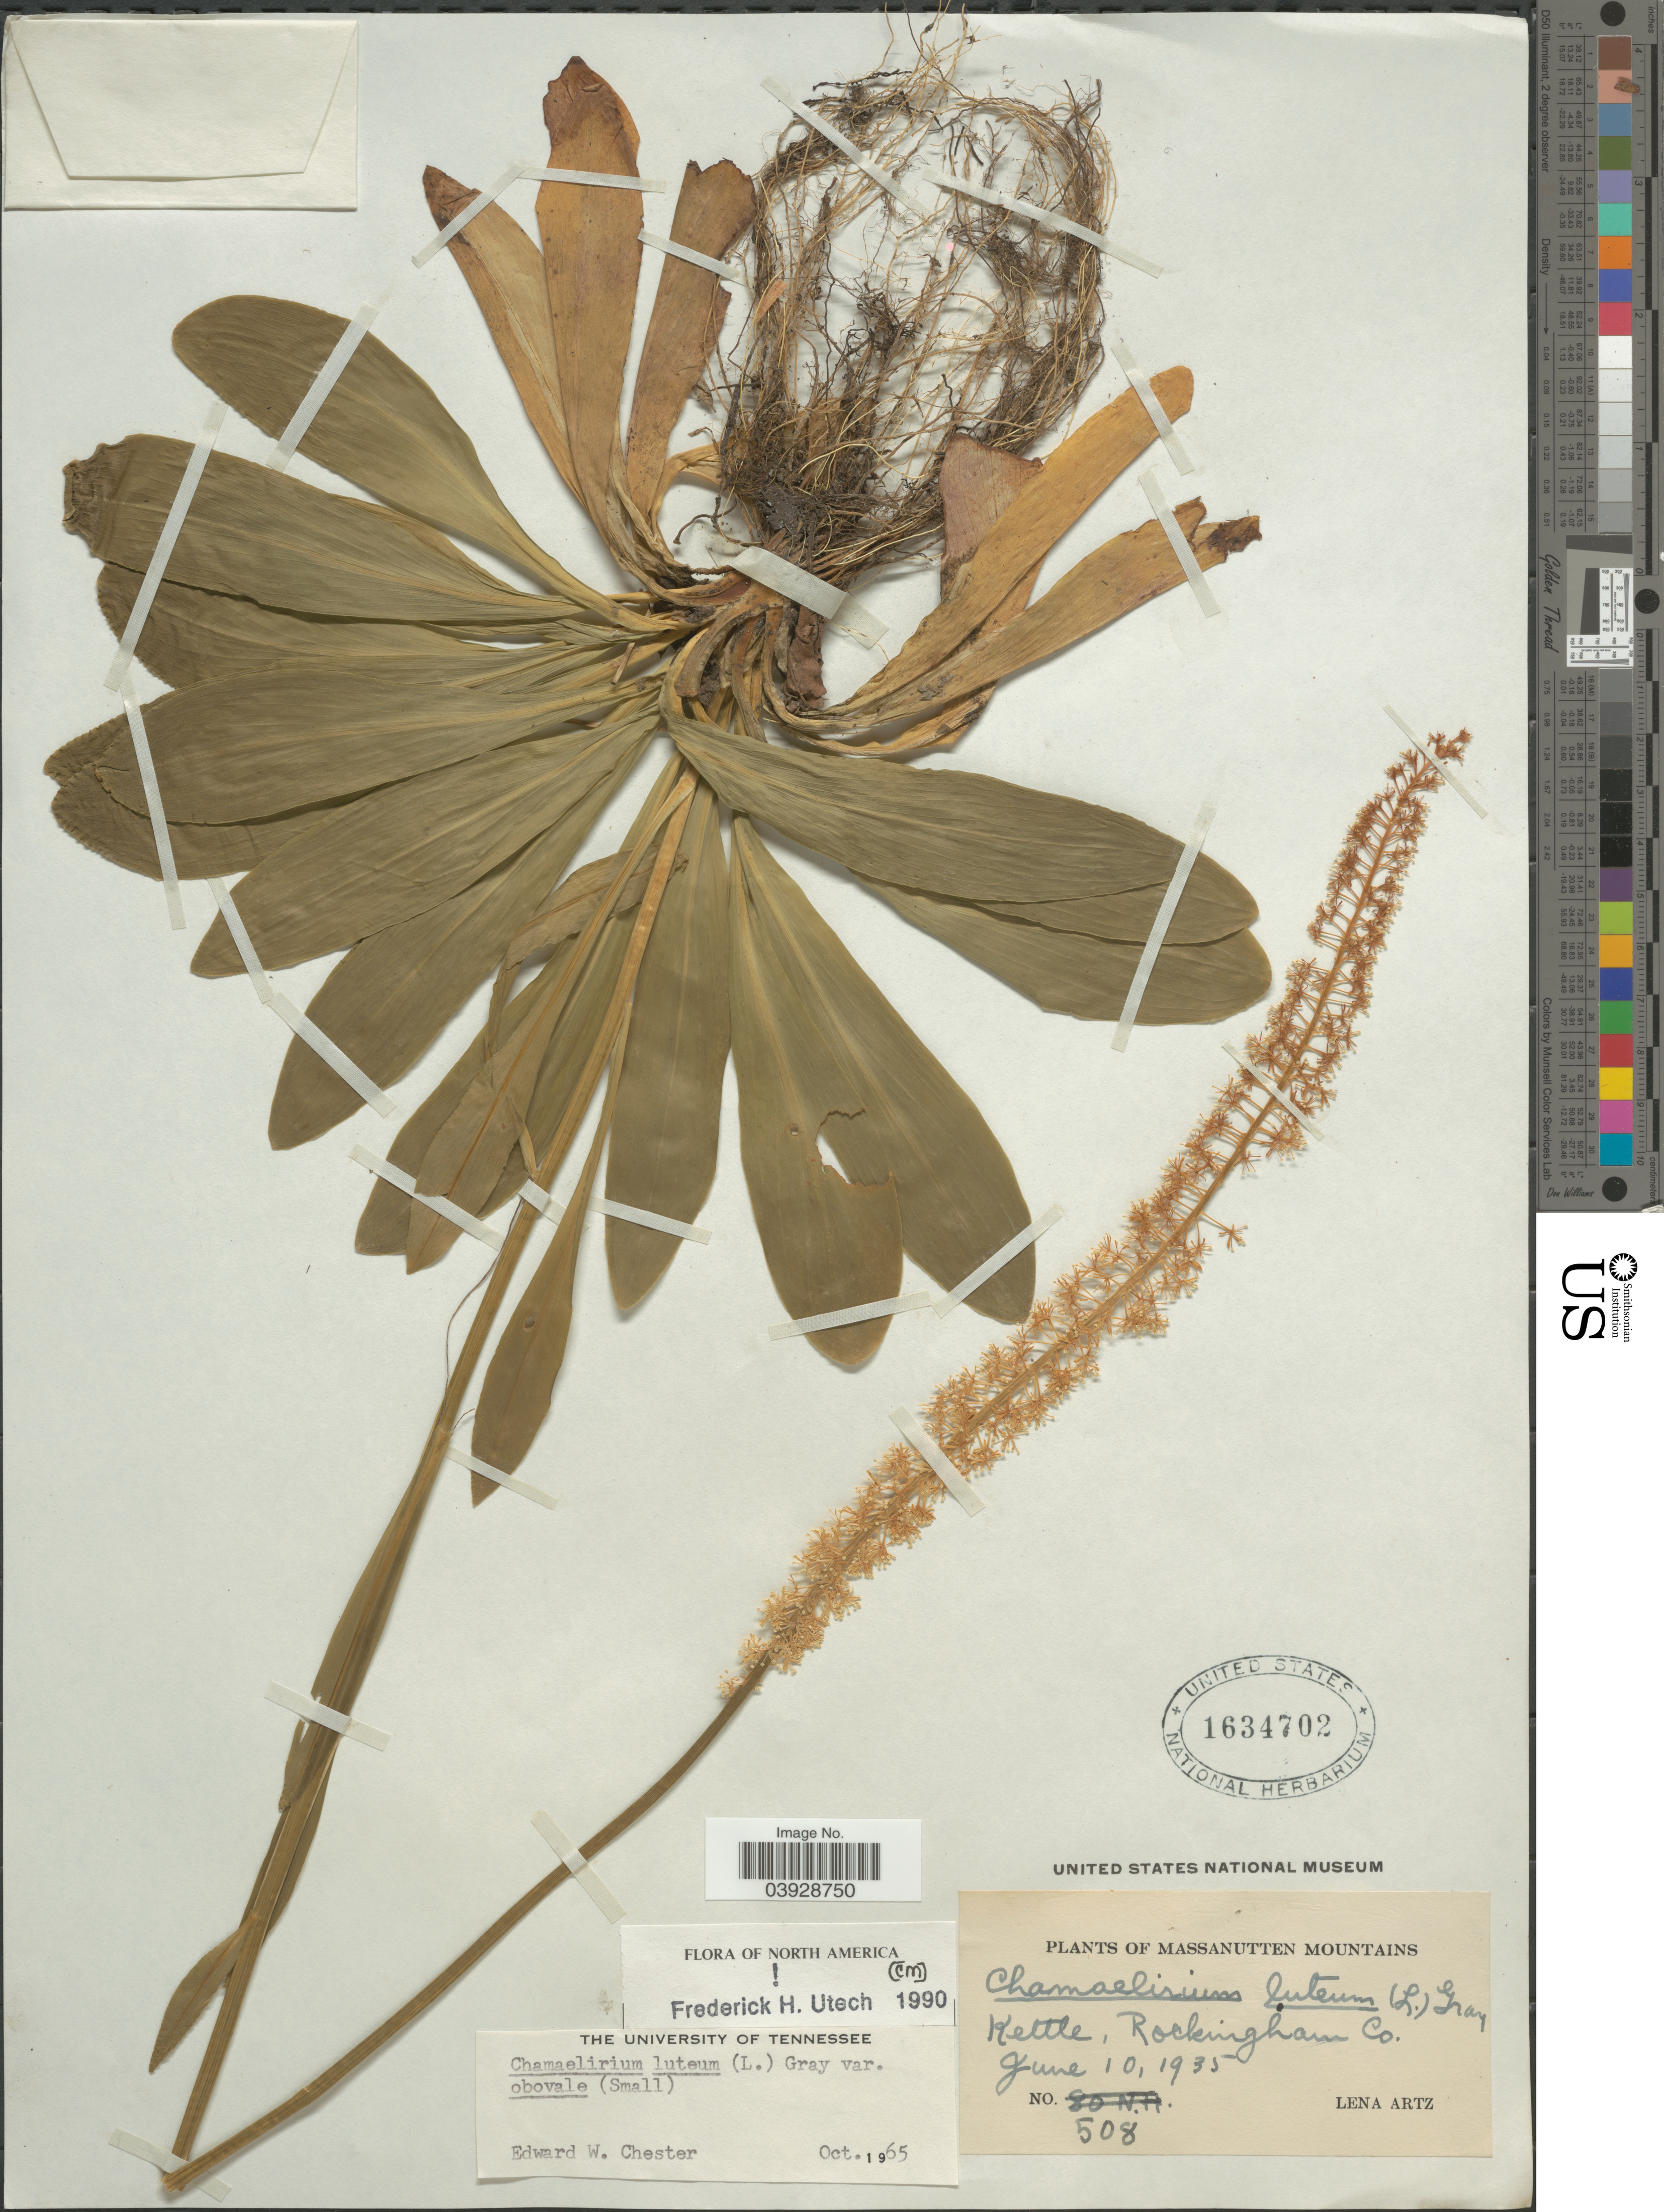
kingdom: Plantae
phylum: Tracheophyta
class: Liliopsida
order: Liliales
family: Melanthiaceae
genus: Chamaelirium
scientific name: Chamaelirium luteum var. obovale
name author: (Small) ined.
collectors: L. Artz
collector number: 508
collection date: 1935-06-10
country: United States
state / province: Virginia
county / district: Rockingham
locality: Massanutten Mountains. Kettle, Rockingham Co.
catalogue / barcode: US 1634702